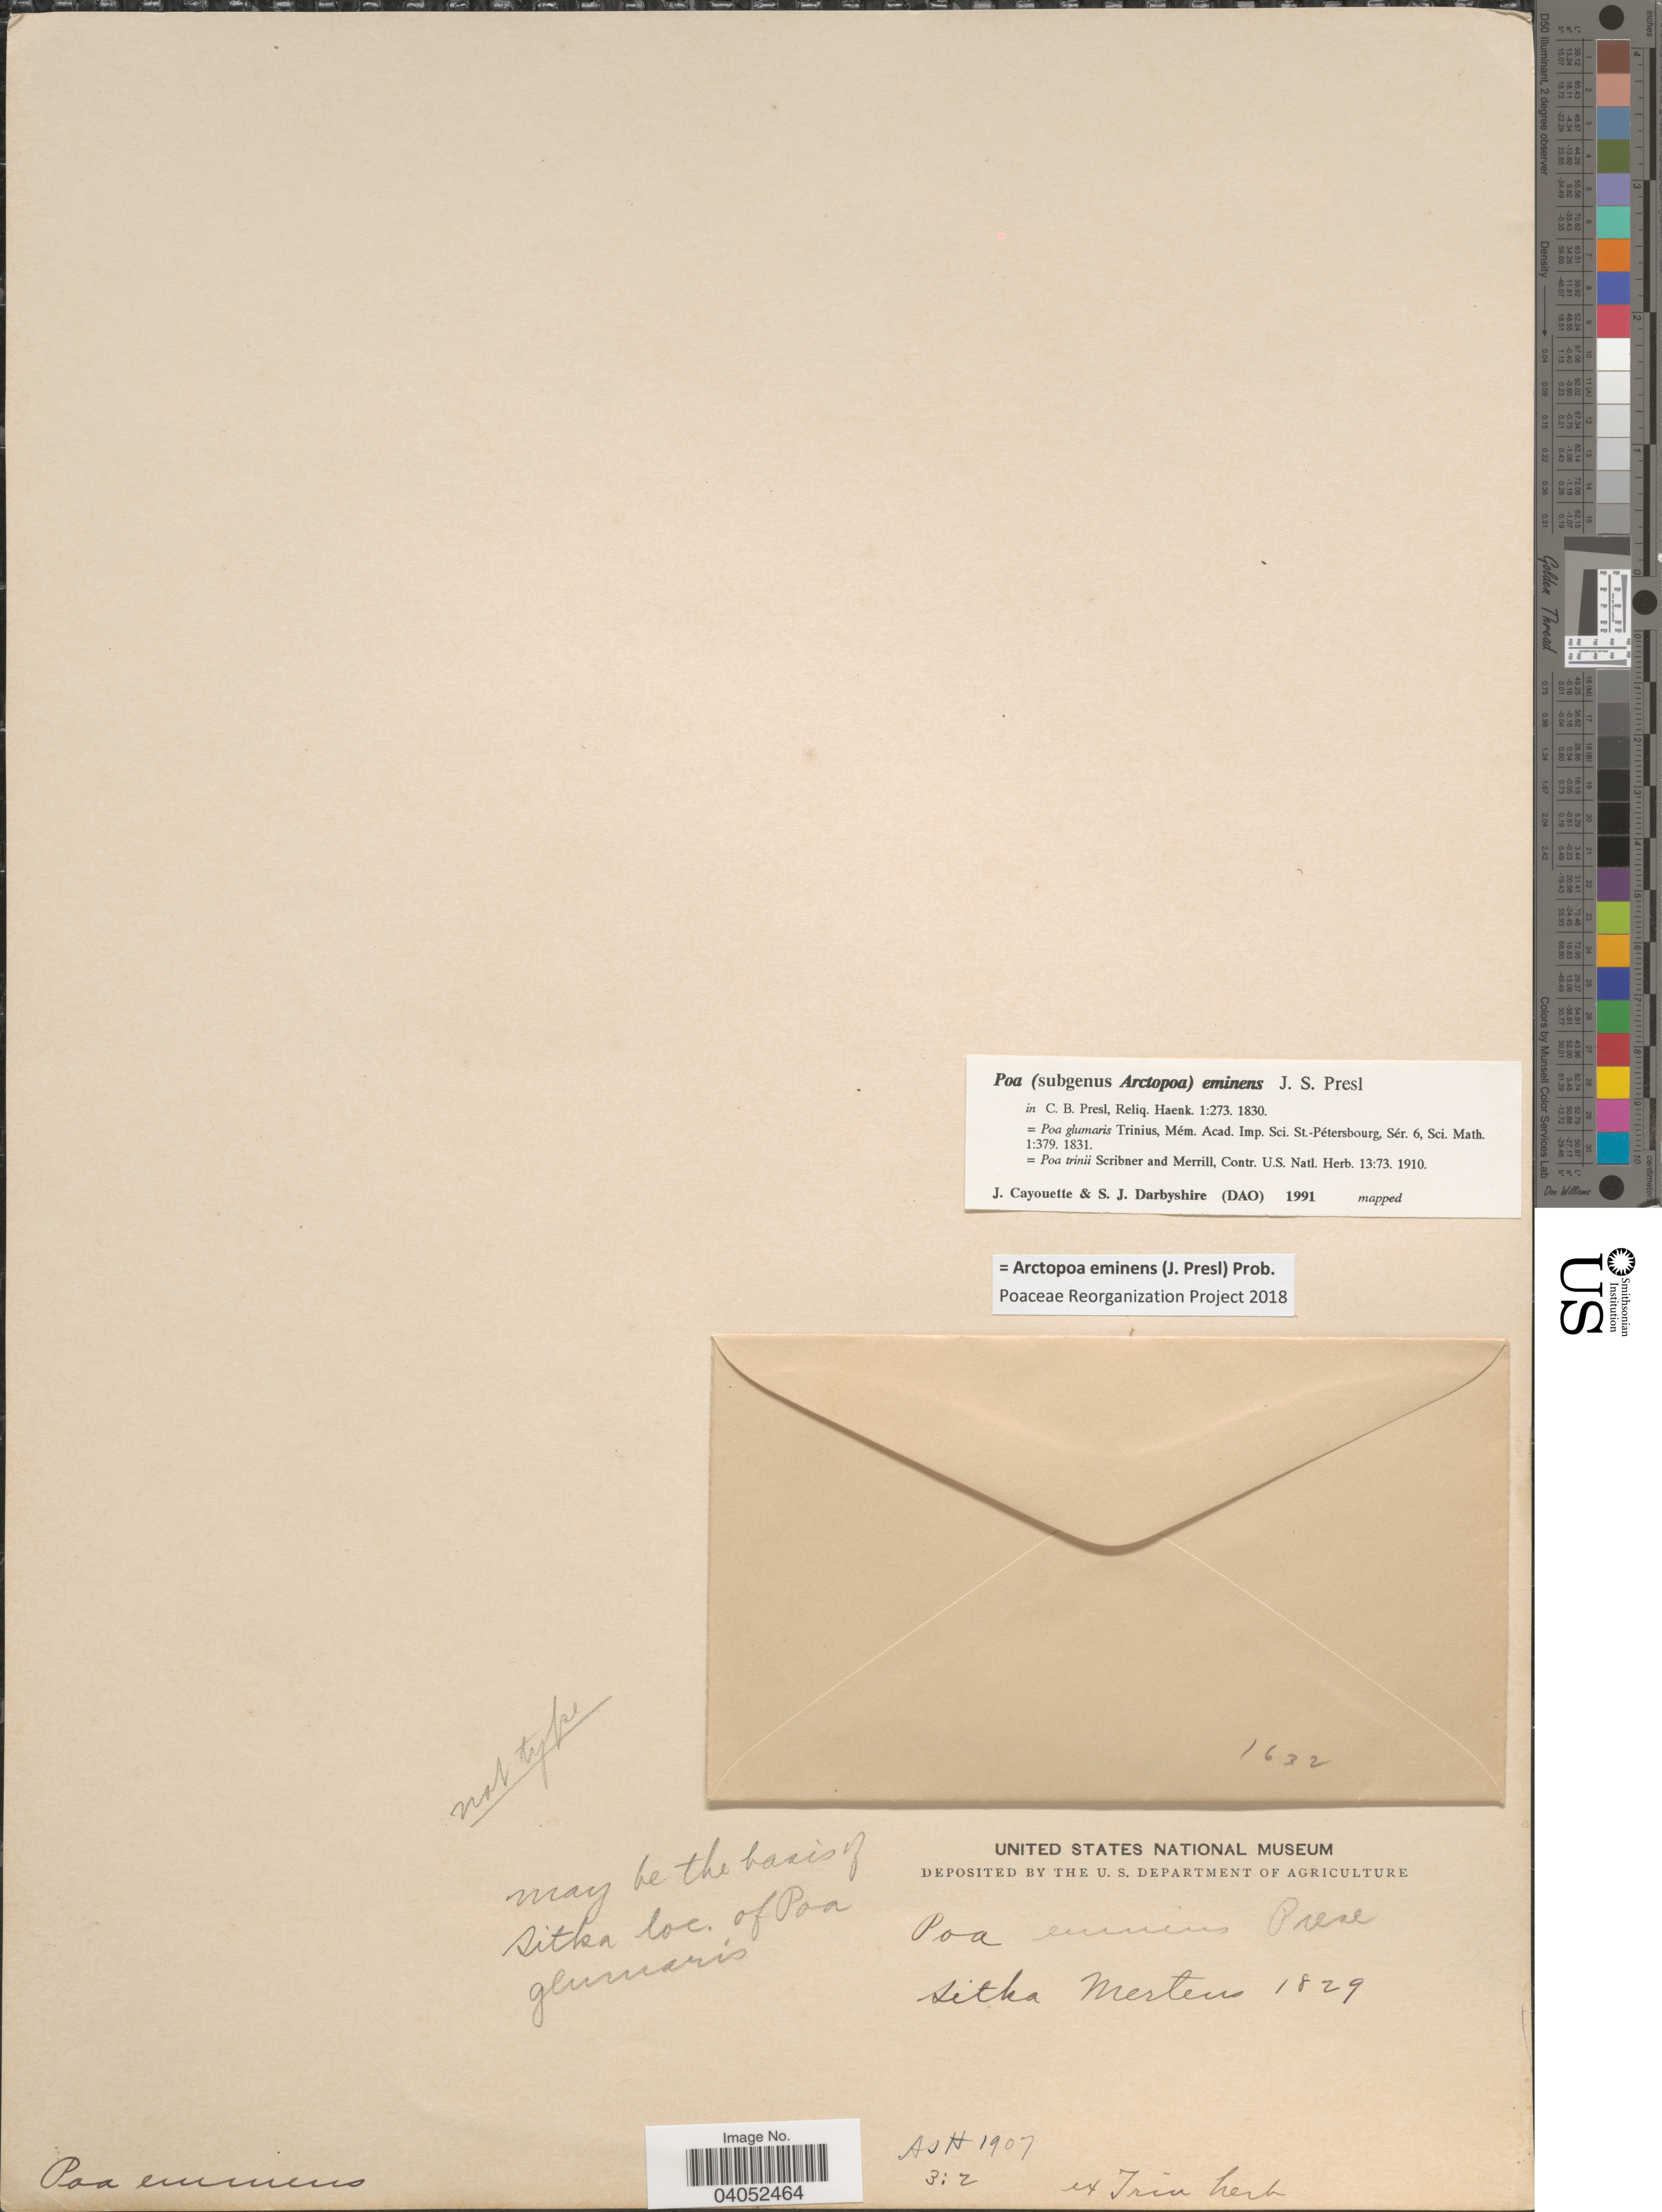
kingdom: Plantae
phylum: Tracheophyta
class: Liliopsida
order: Poales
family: Poaceae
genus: Arctopoa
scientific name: Arctopoa eminens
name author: (J. Presl) Prob.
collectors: -- Mertens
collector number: ASH1907*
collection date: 1829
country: United States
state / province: Alaska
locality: Sitka.